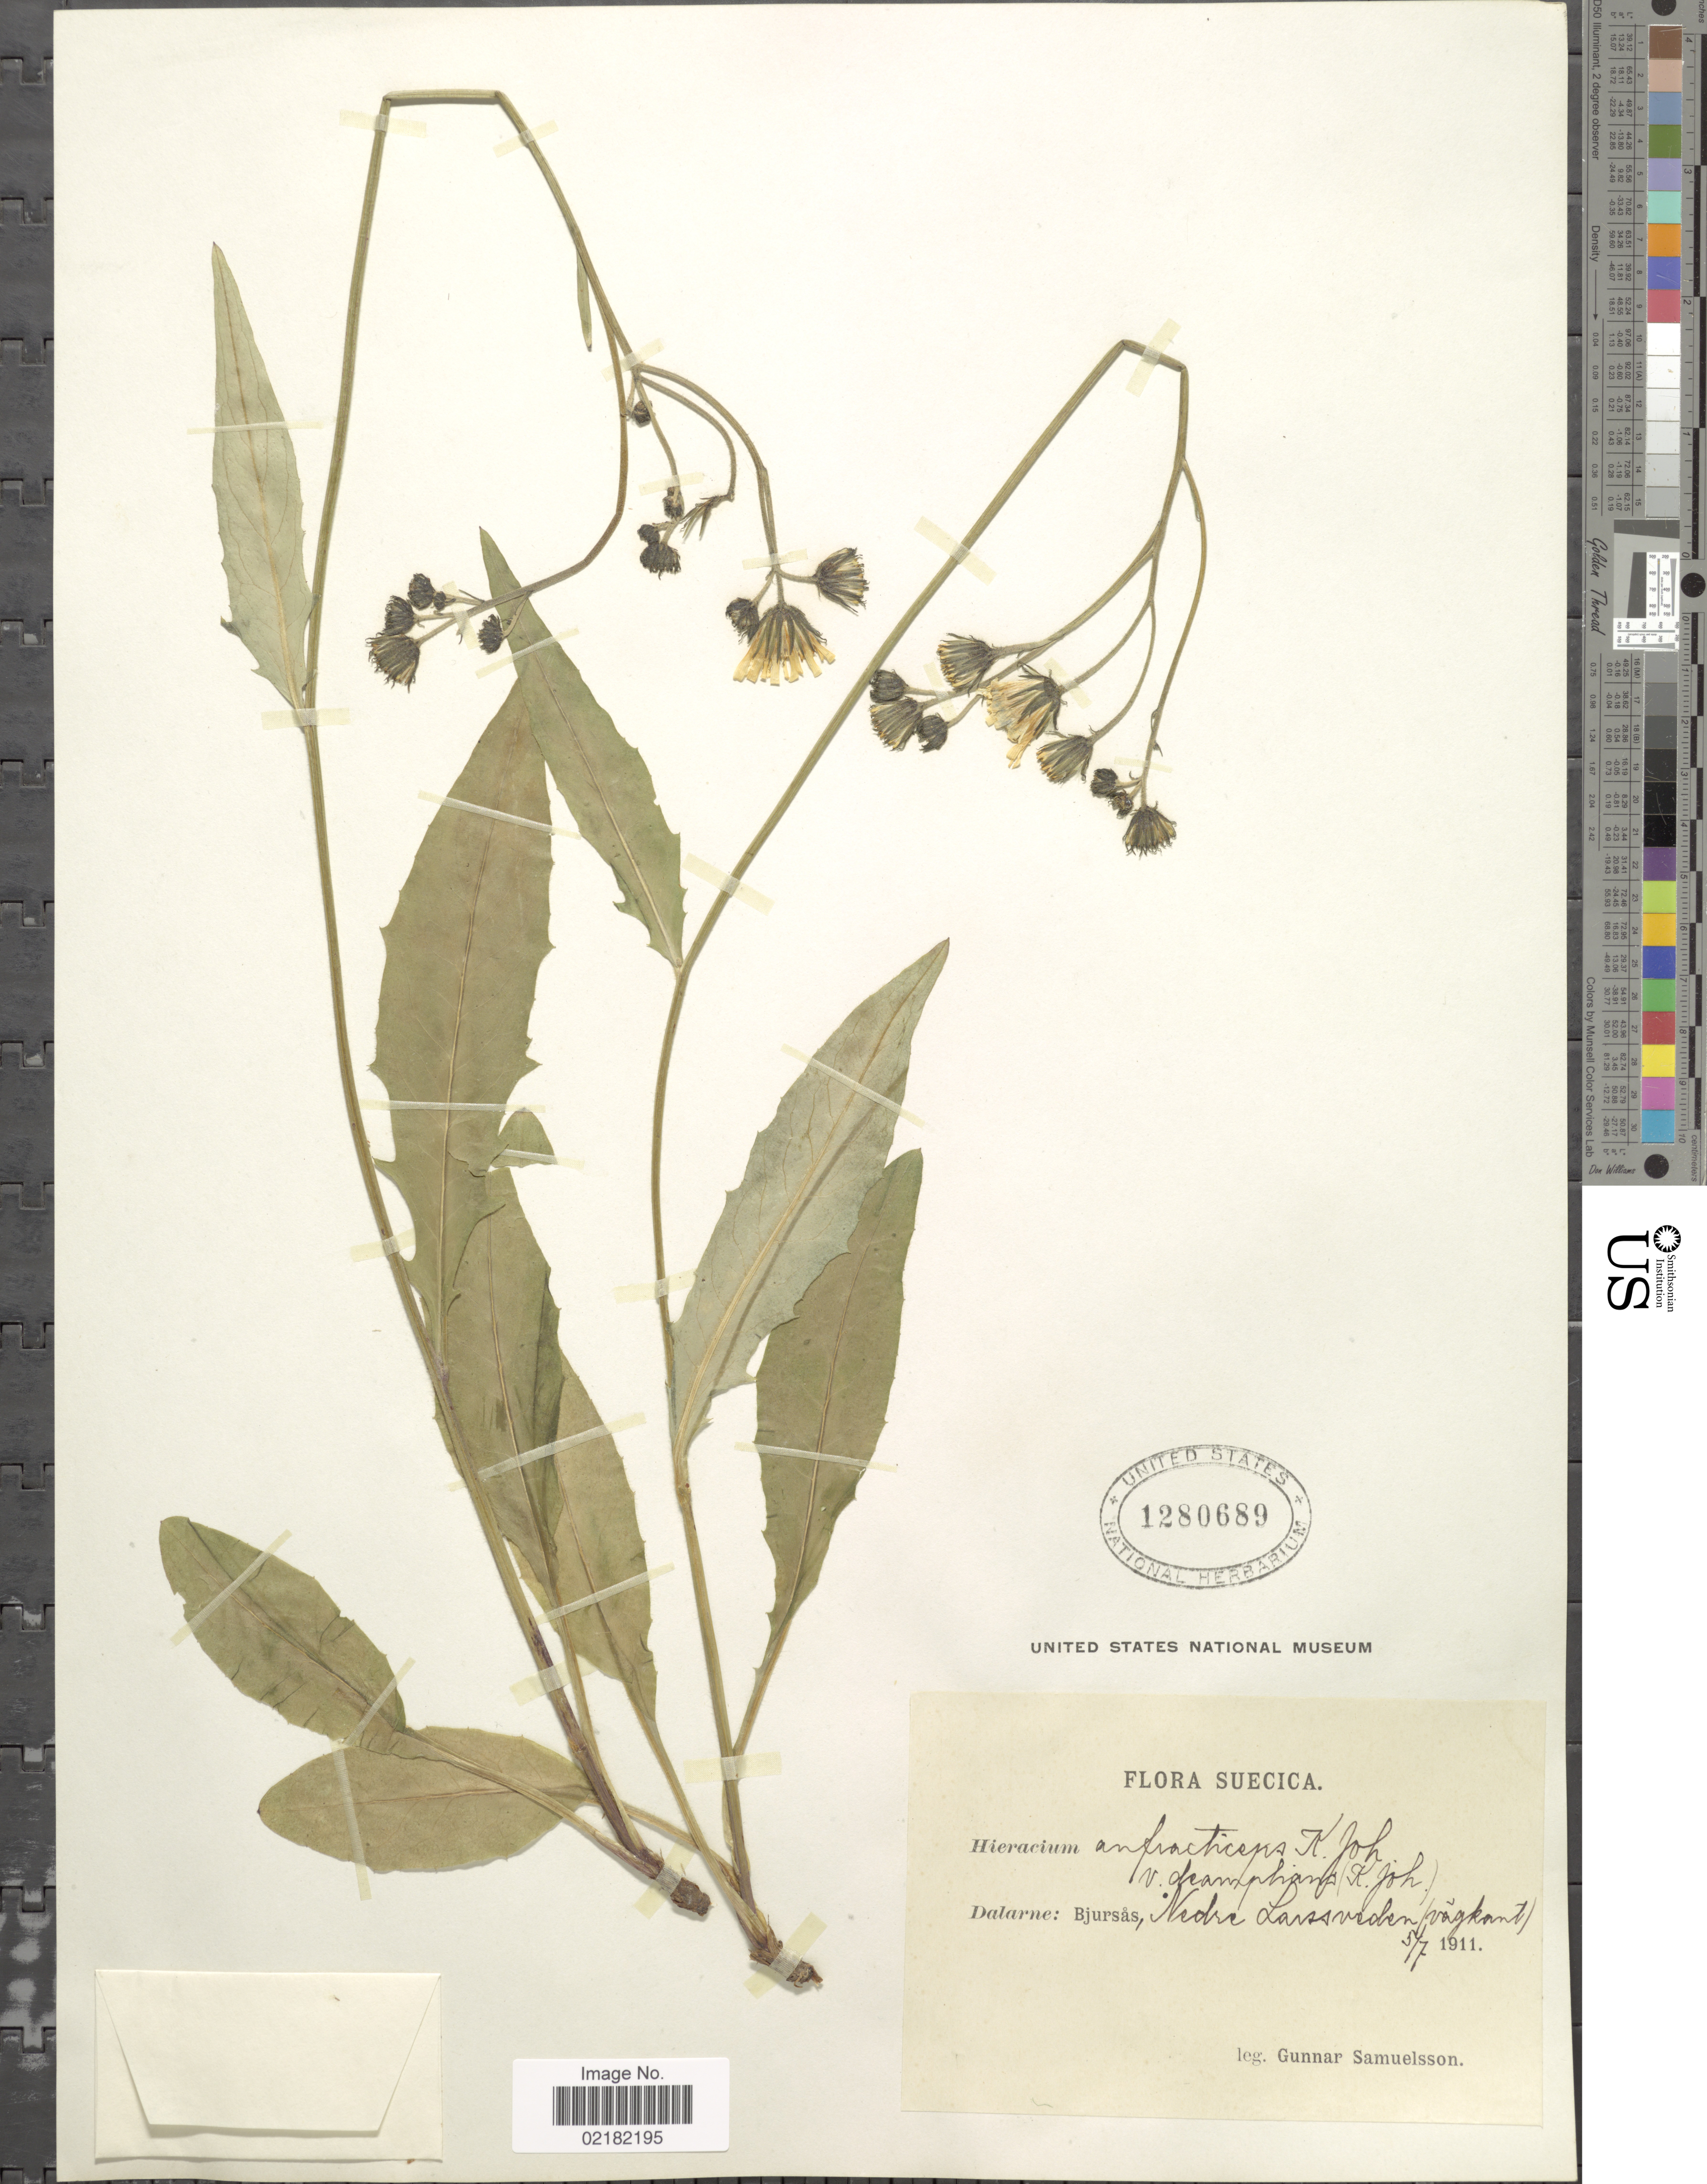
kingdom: Plantae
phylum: Tracheophyta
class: Magnoliopsida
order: Asterales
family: Asteraceae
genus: Hieracium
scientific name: Hieracium anfracticeps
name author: Johanss.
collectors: G. Samuelsson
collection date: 1911-07-05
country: Sweden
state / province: Dalarna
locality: Bjursas, Nedre Larssveden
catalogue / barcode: US 1280689